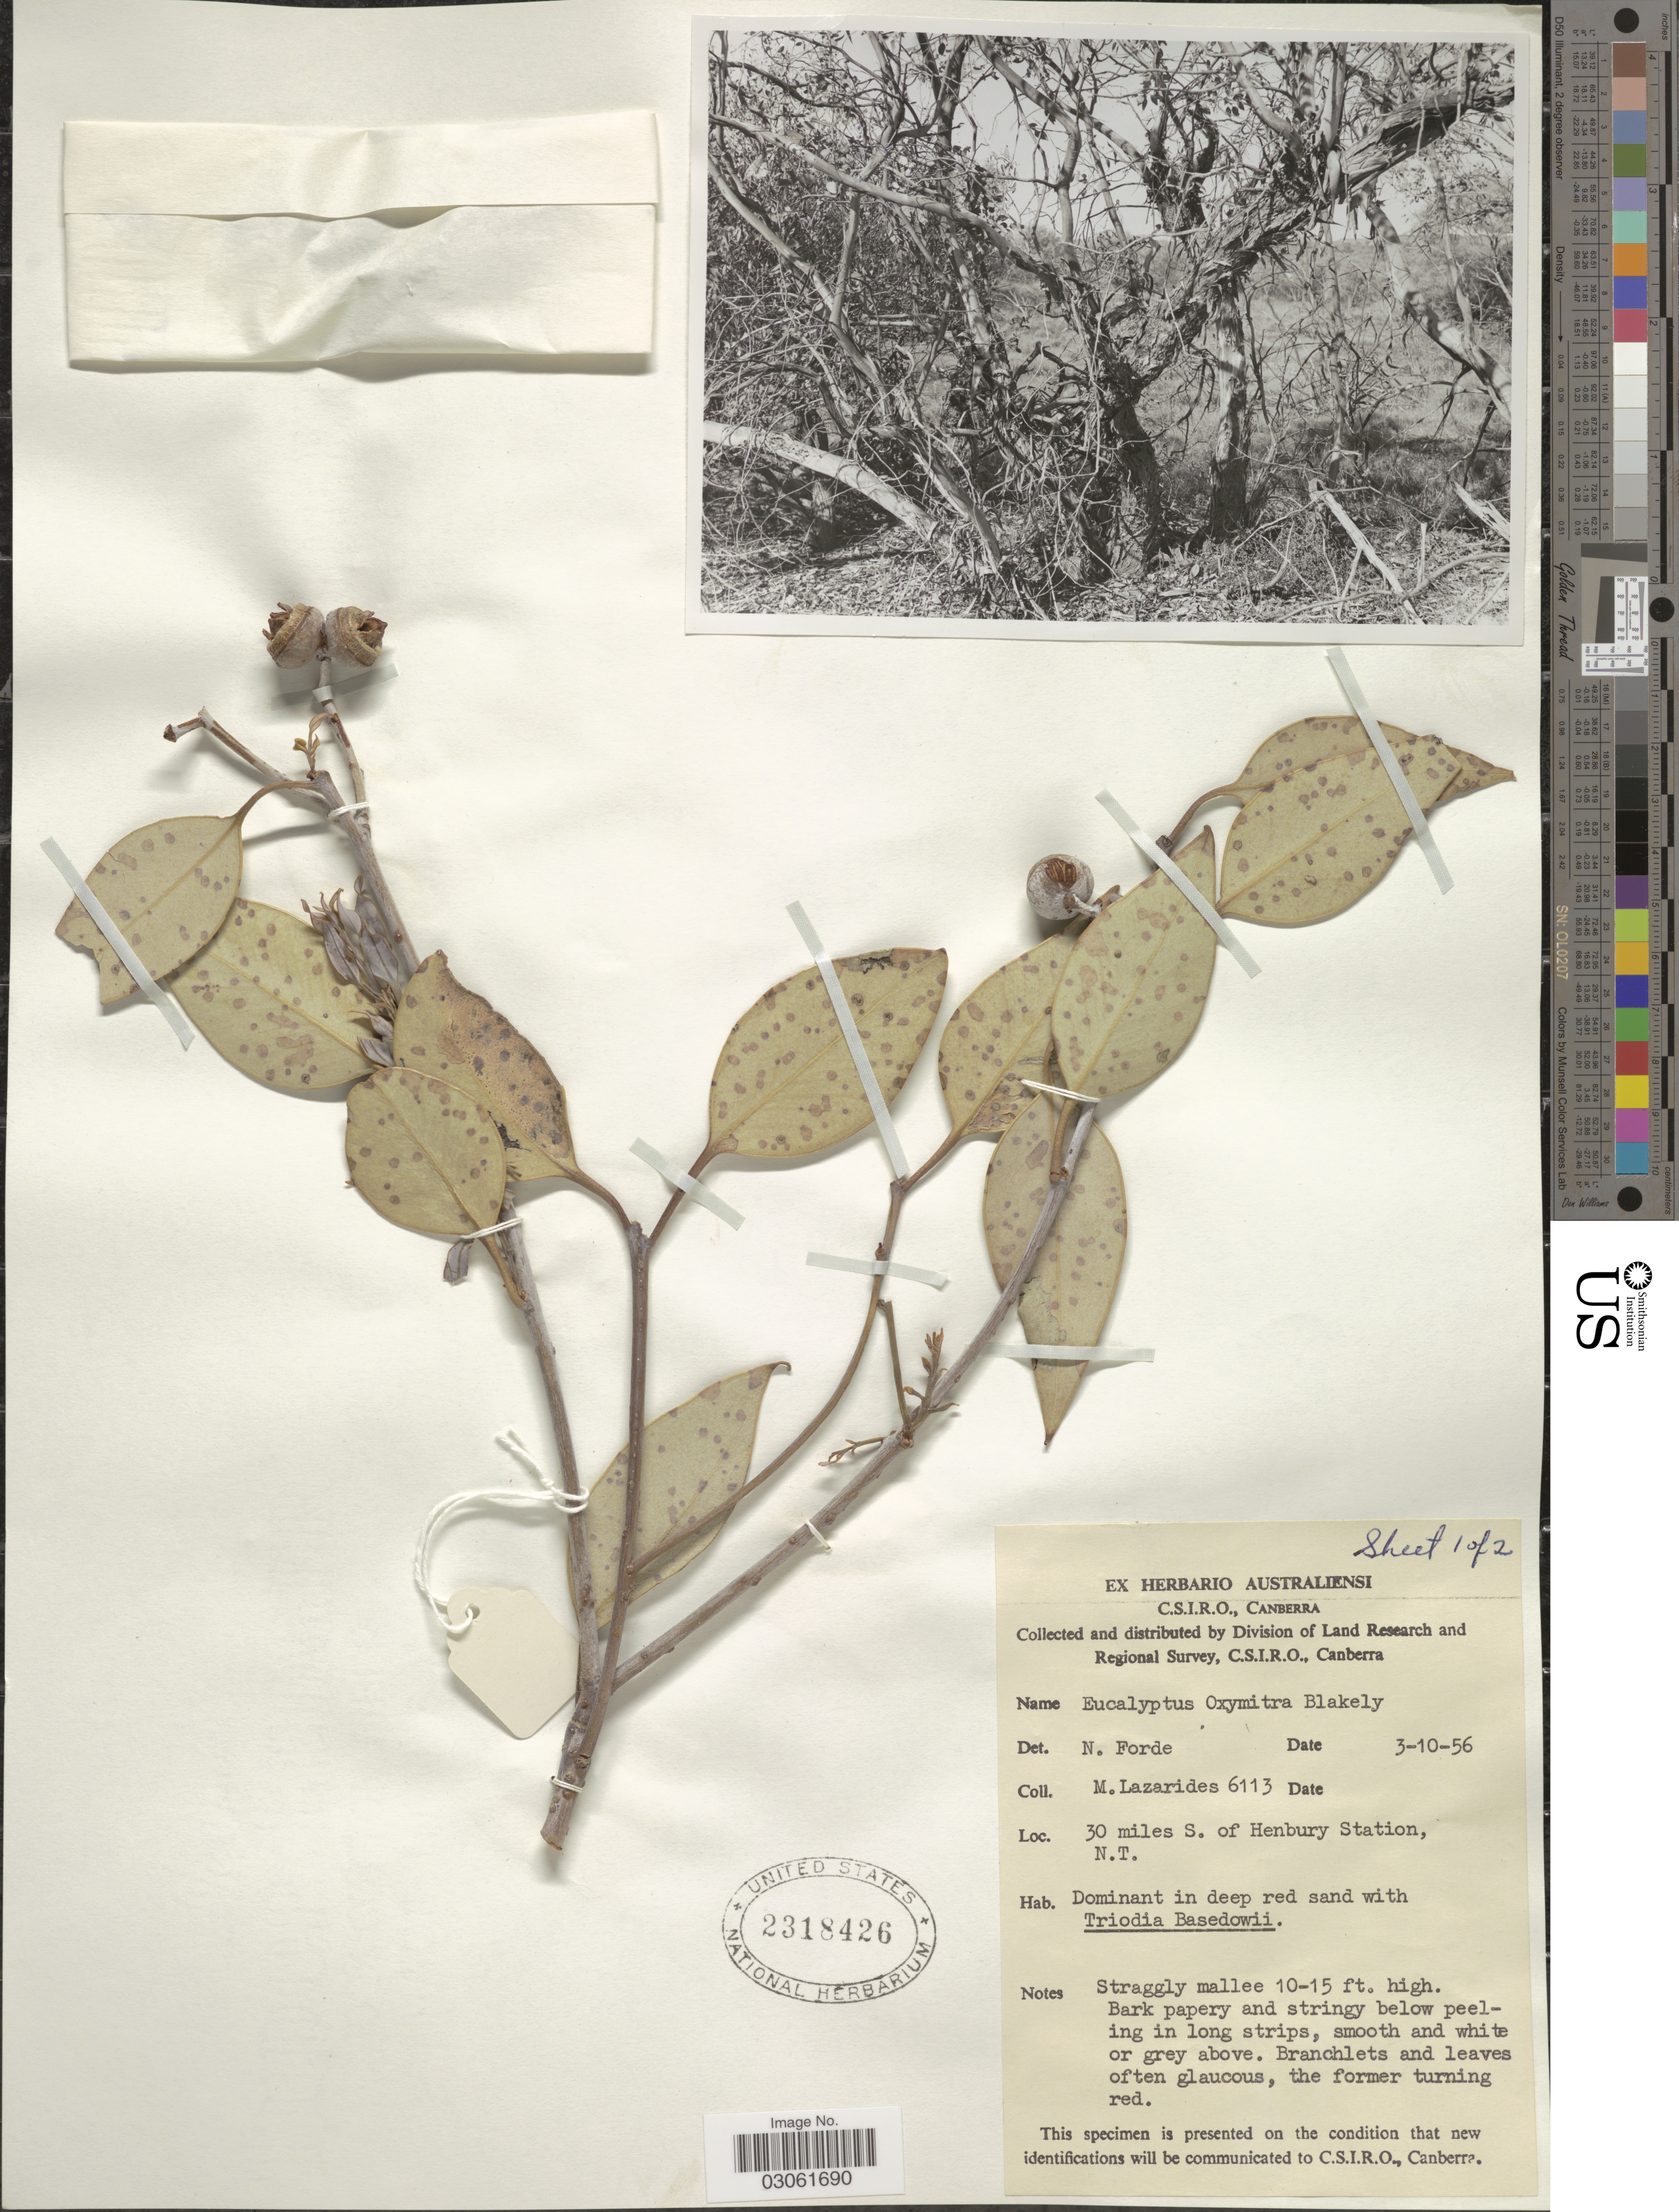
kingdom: Plantae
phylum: Tracheophyta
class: Magnoliopsida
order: Myrtales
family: Myrtaceae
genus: Eucalyptus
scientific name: Eucalyptus x oxypoma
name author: Blakely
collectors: M. Lazarides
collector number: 6113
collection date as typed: Transcribed d/m/y: 3/10/56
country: Australia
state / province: Northern Territory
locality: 30 miles S. of Henbury Station.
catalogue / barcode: US 2318426